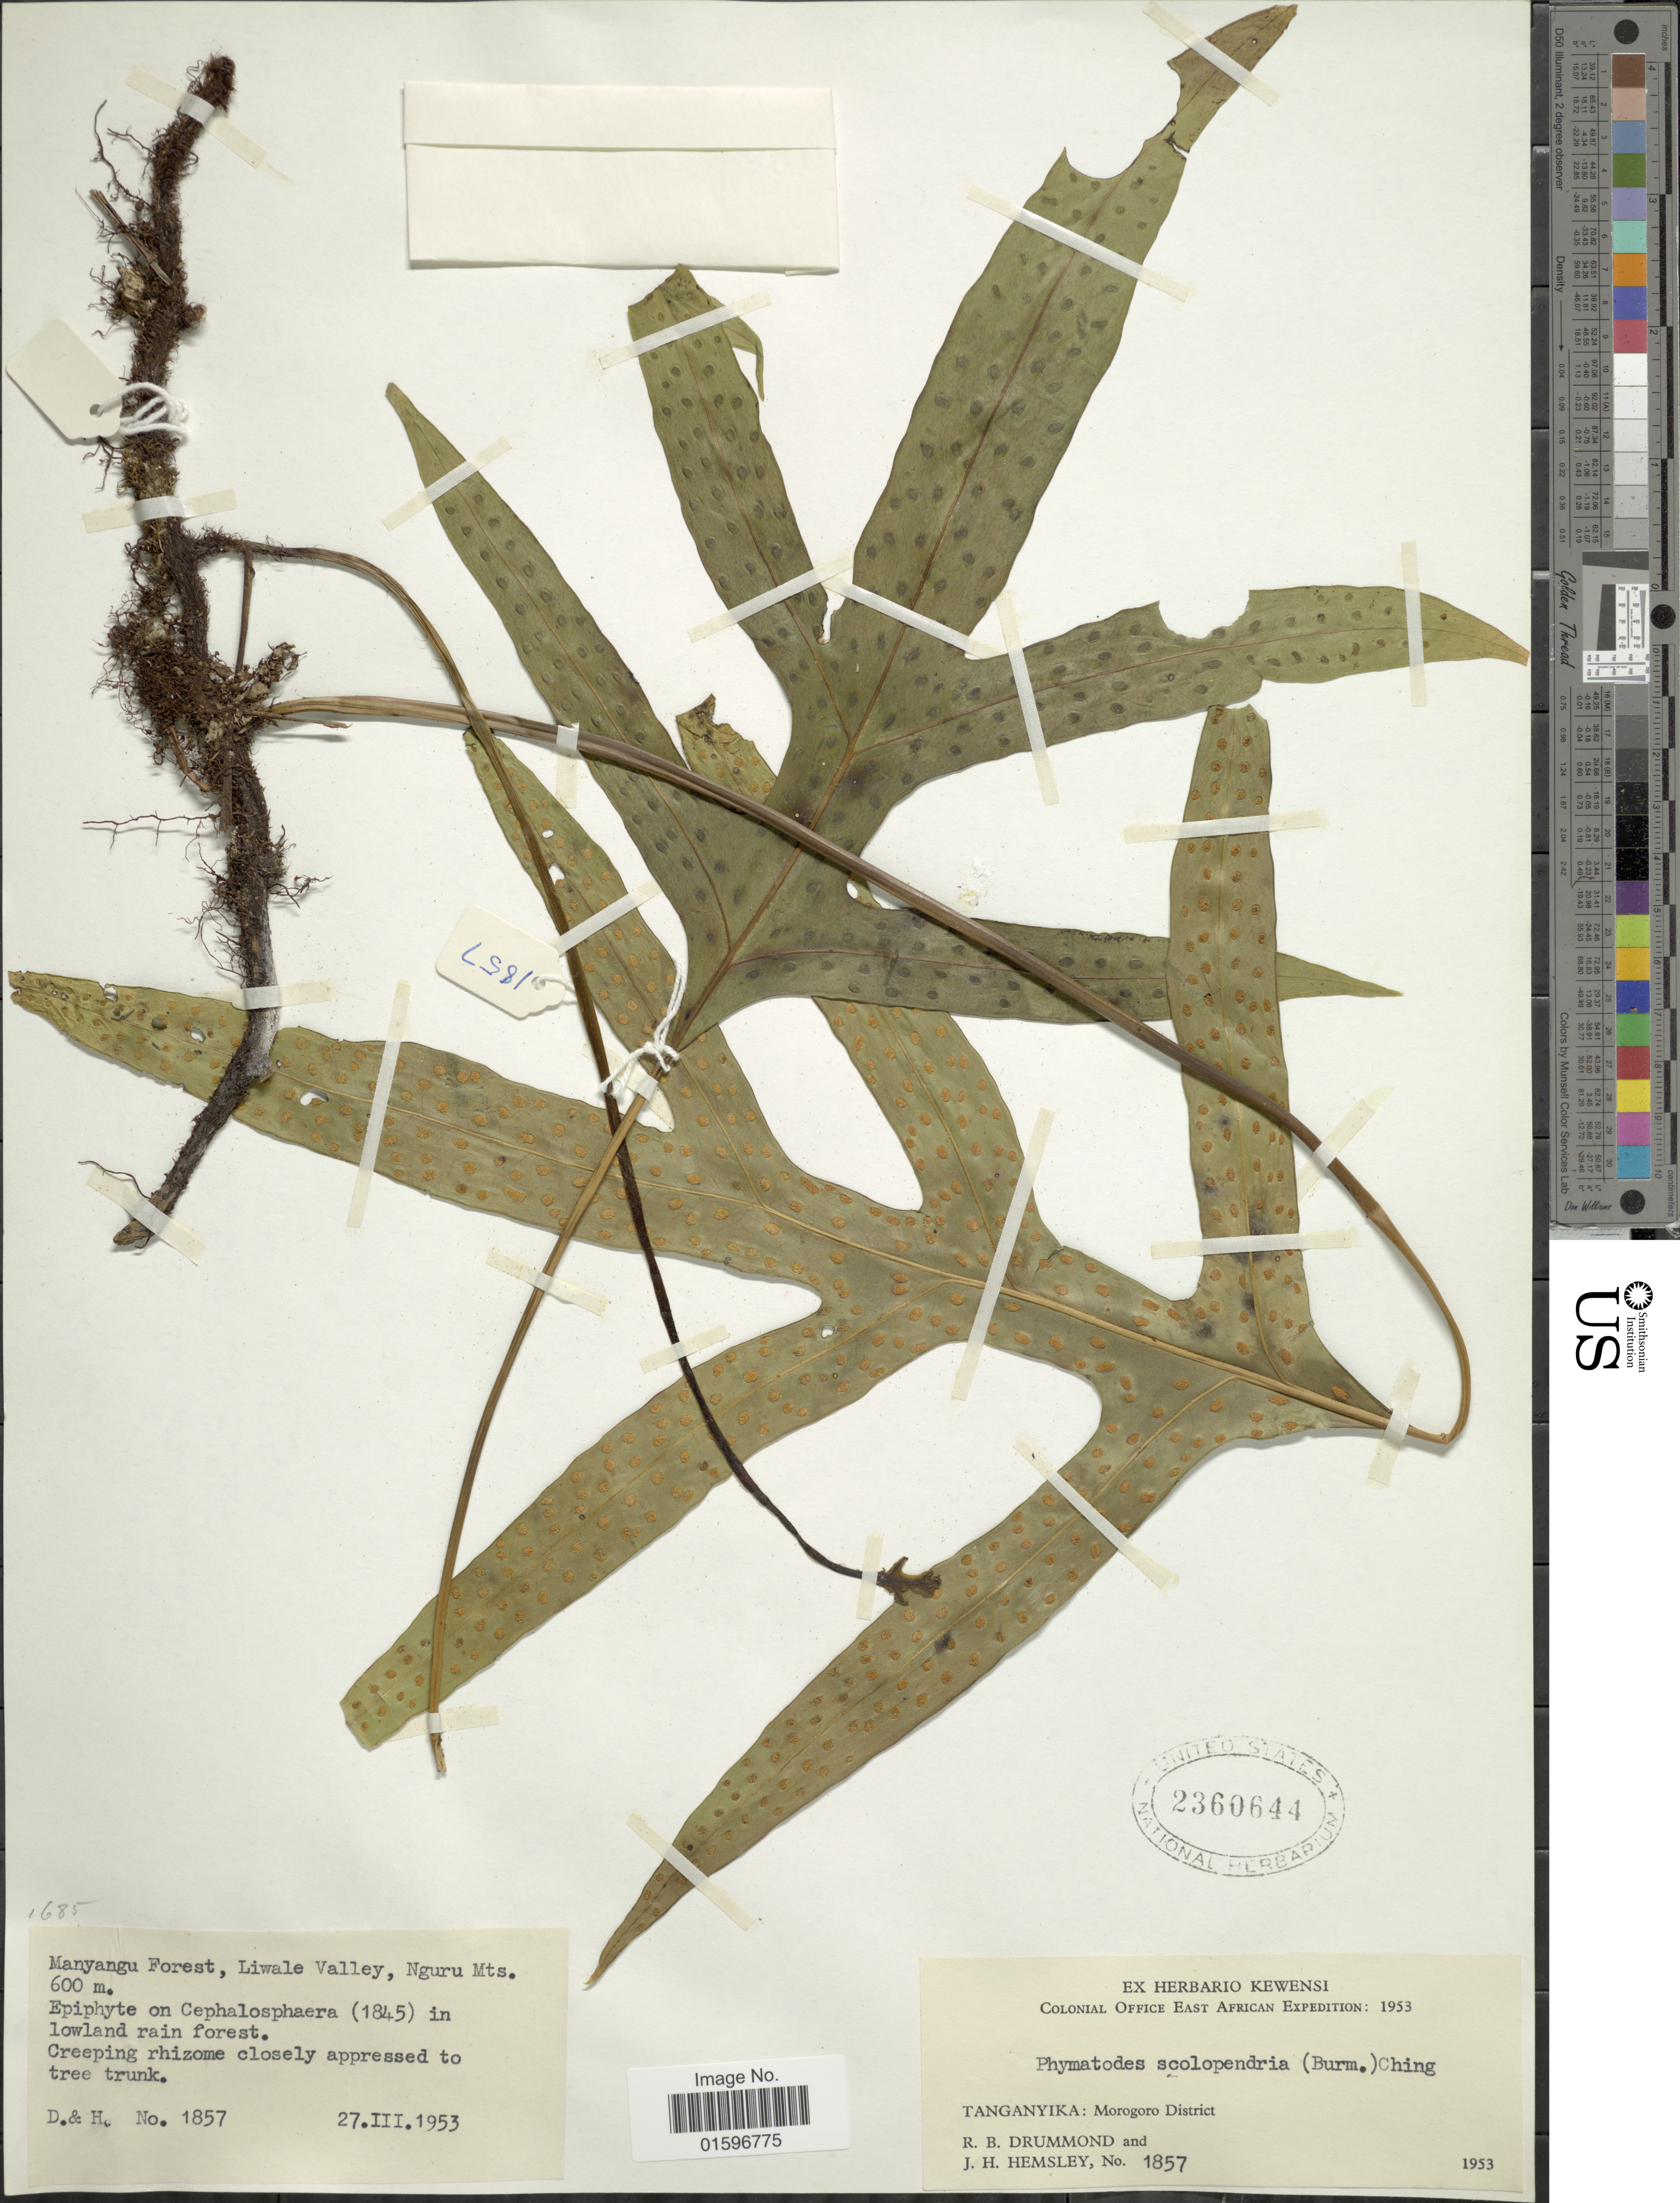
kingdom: Plantae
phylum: Tracheophyta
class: Polypodiopsida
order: Polypodiales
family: Polypodiaceae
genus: Polypodium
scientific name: Polypodium scolopendria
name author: Burm. f.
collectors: R. Drummond & J. H. Hemsley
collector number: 1857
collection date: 1953-03-27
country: Tanzania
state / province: Morogoro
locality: Tanganyika: Morogoro District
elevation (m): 600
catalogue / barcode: US 2360644